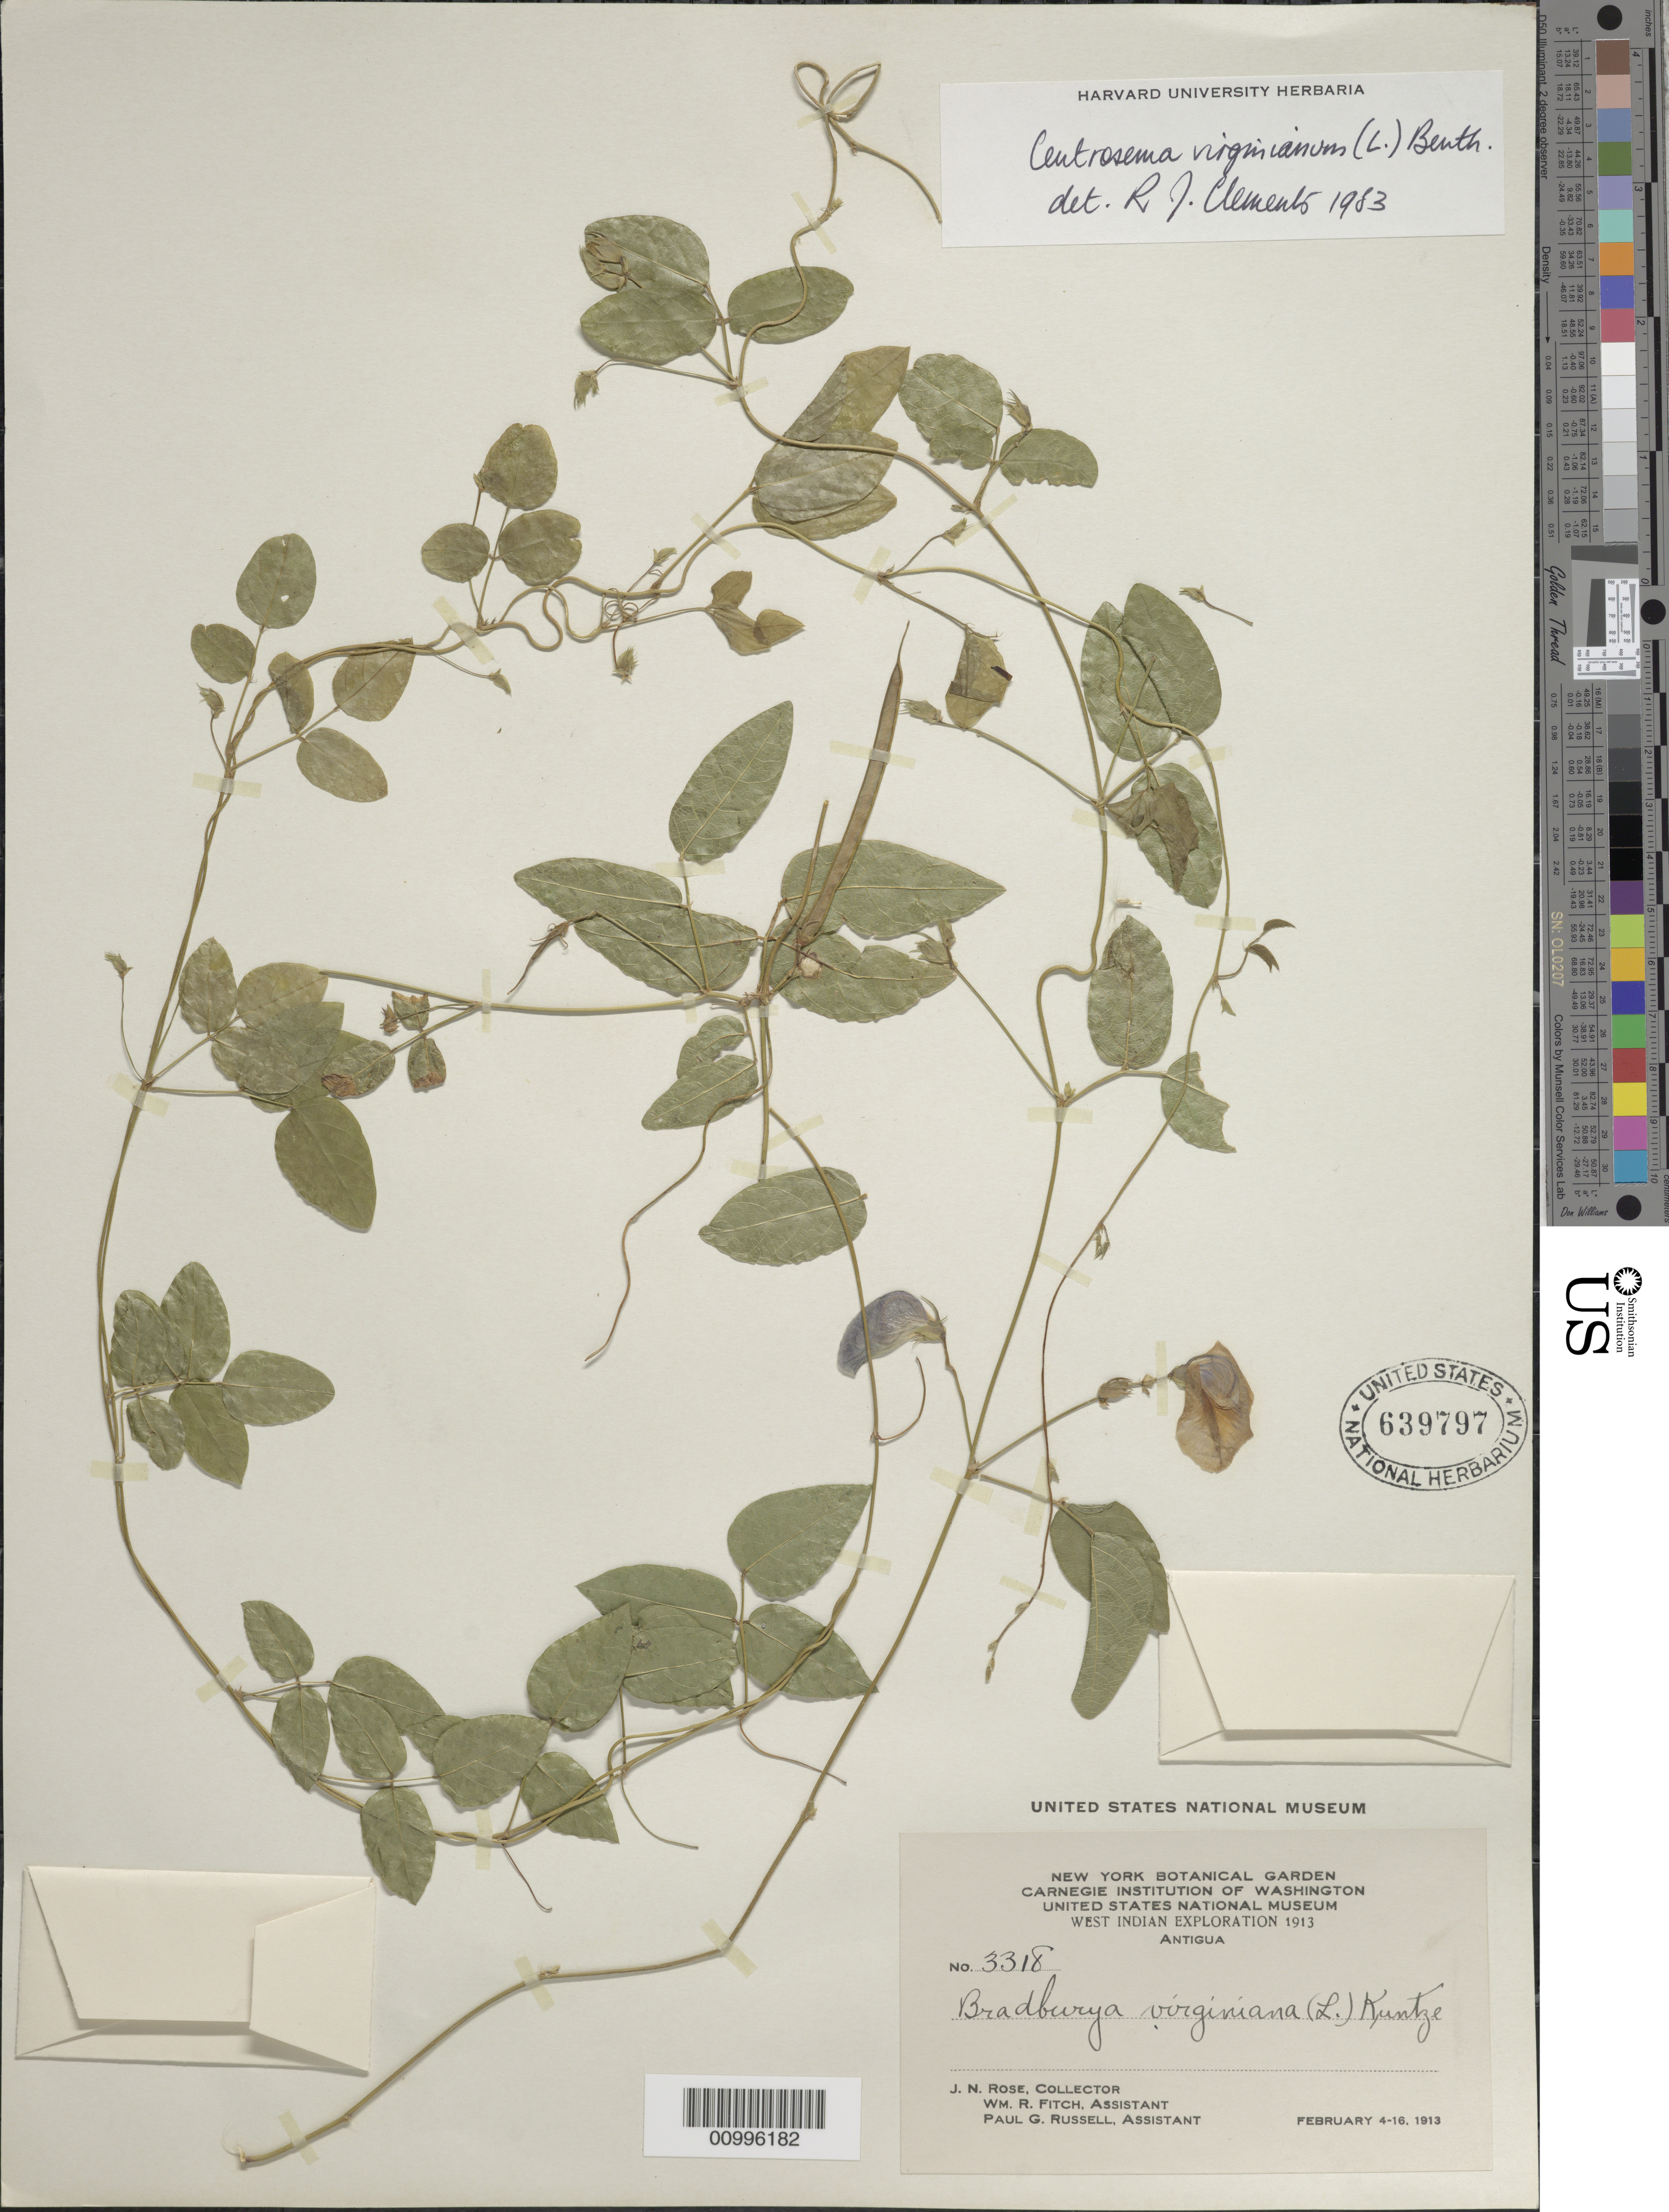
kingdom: Plantae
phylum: Tracheophyta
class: Magnoliopsida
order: Fabales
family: Fabaceae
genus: Centrosema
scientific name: Centrosema virginianum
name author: (L.) Benth.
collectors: J. N. Rose, W. R. Fitch & P. G. Russell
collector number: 3318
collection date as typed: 04 Feb 1913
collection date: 1913-02-04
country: Antigua and Barbuda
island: Antigua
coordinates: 0 N, 0 E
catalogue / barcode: US 639797